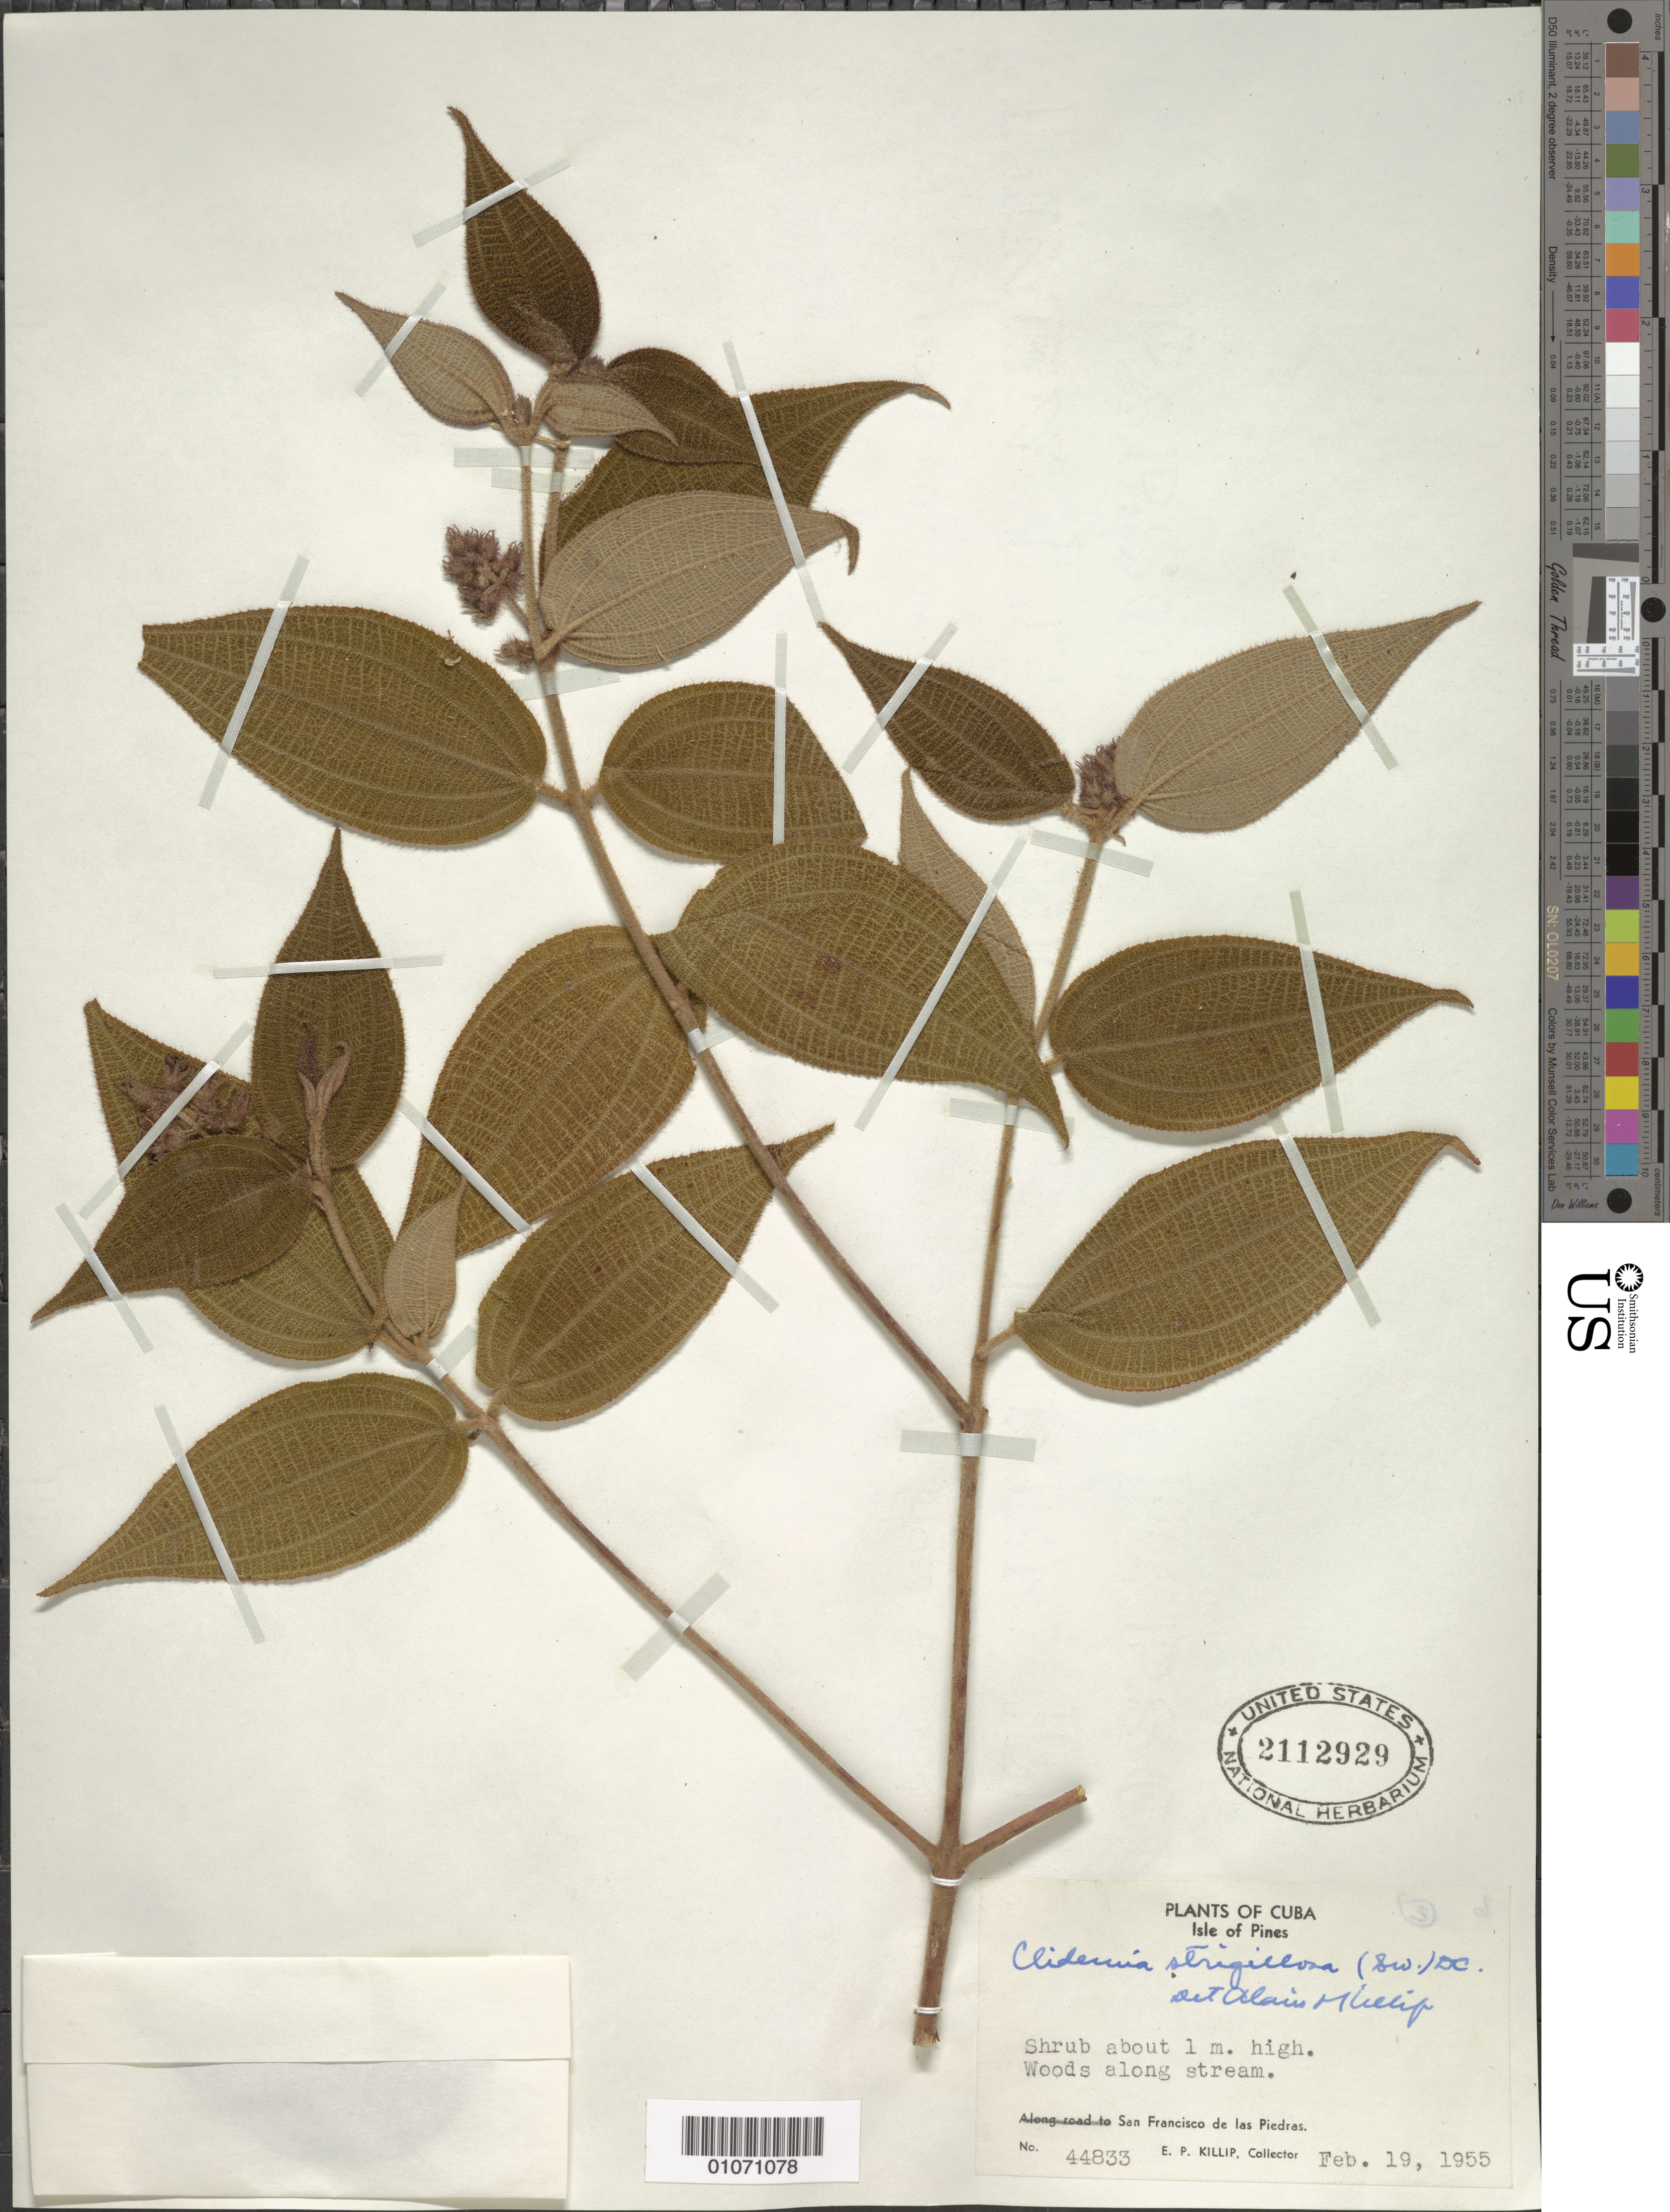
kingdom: Plantae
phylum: Tracheophyta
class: Magnoliopsida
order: Myrtales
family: Melastomataceae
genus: Clidemia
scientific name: Clidemia strigillosa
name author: (Sw.) DC.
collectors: E. P. Killip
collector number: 44833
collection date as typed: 19 Feb 1955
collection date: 1955-02-19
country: Cuba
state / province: Isla de La Juventud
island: Isla de la Juventud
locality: San Francisco de las Piedras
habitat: Woods along stream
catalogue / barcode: US 2112929